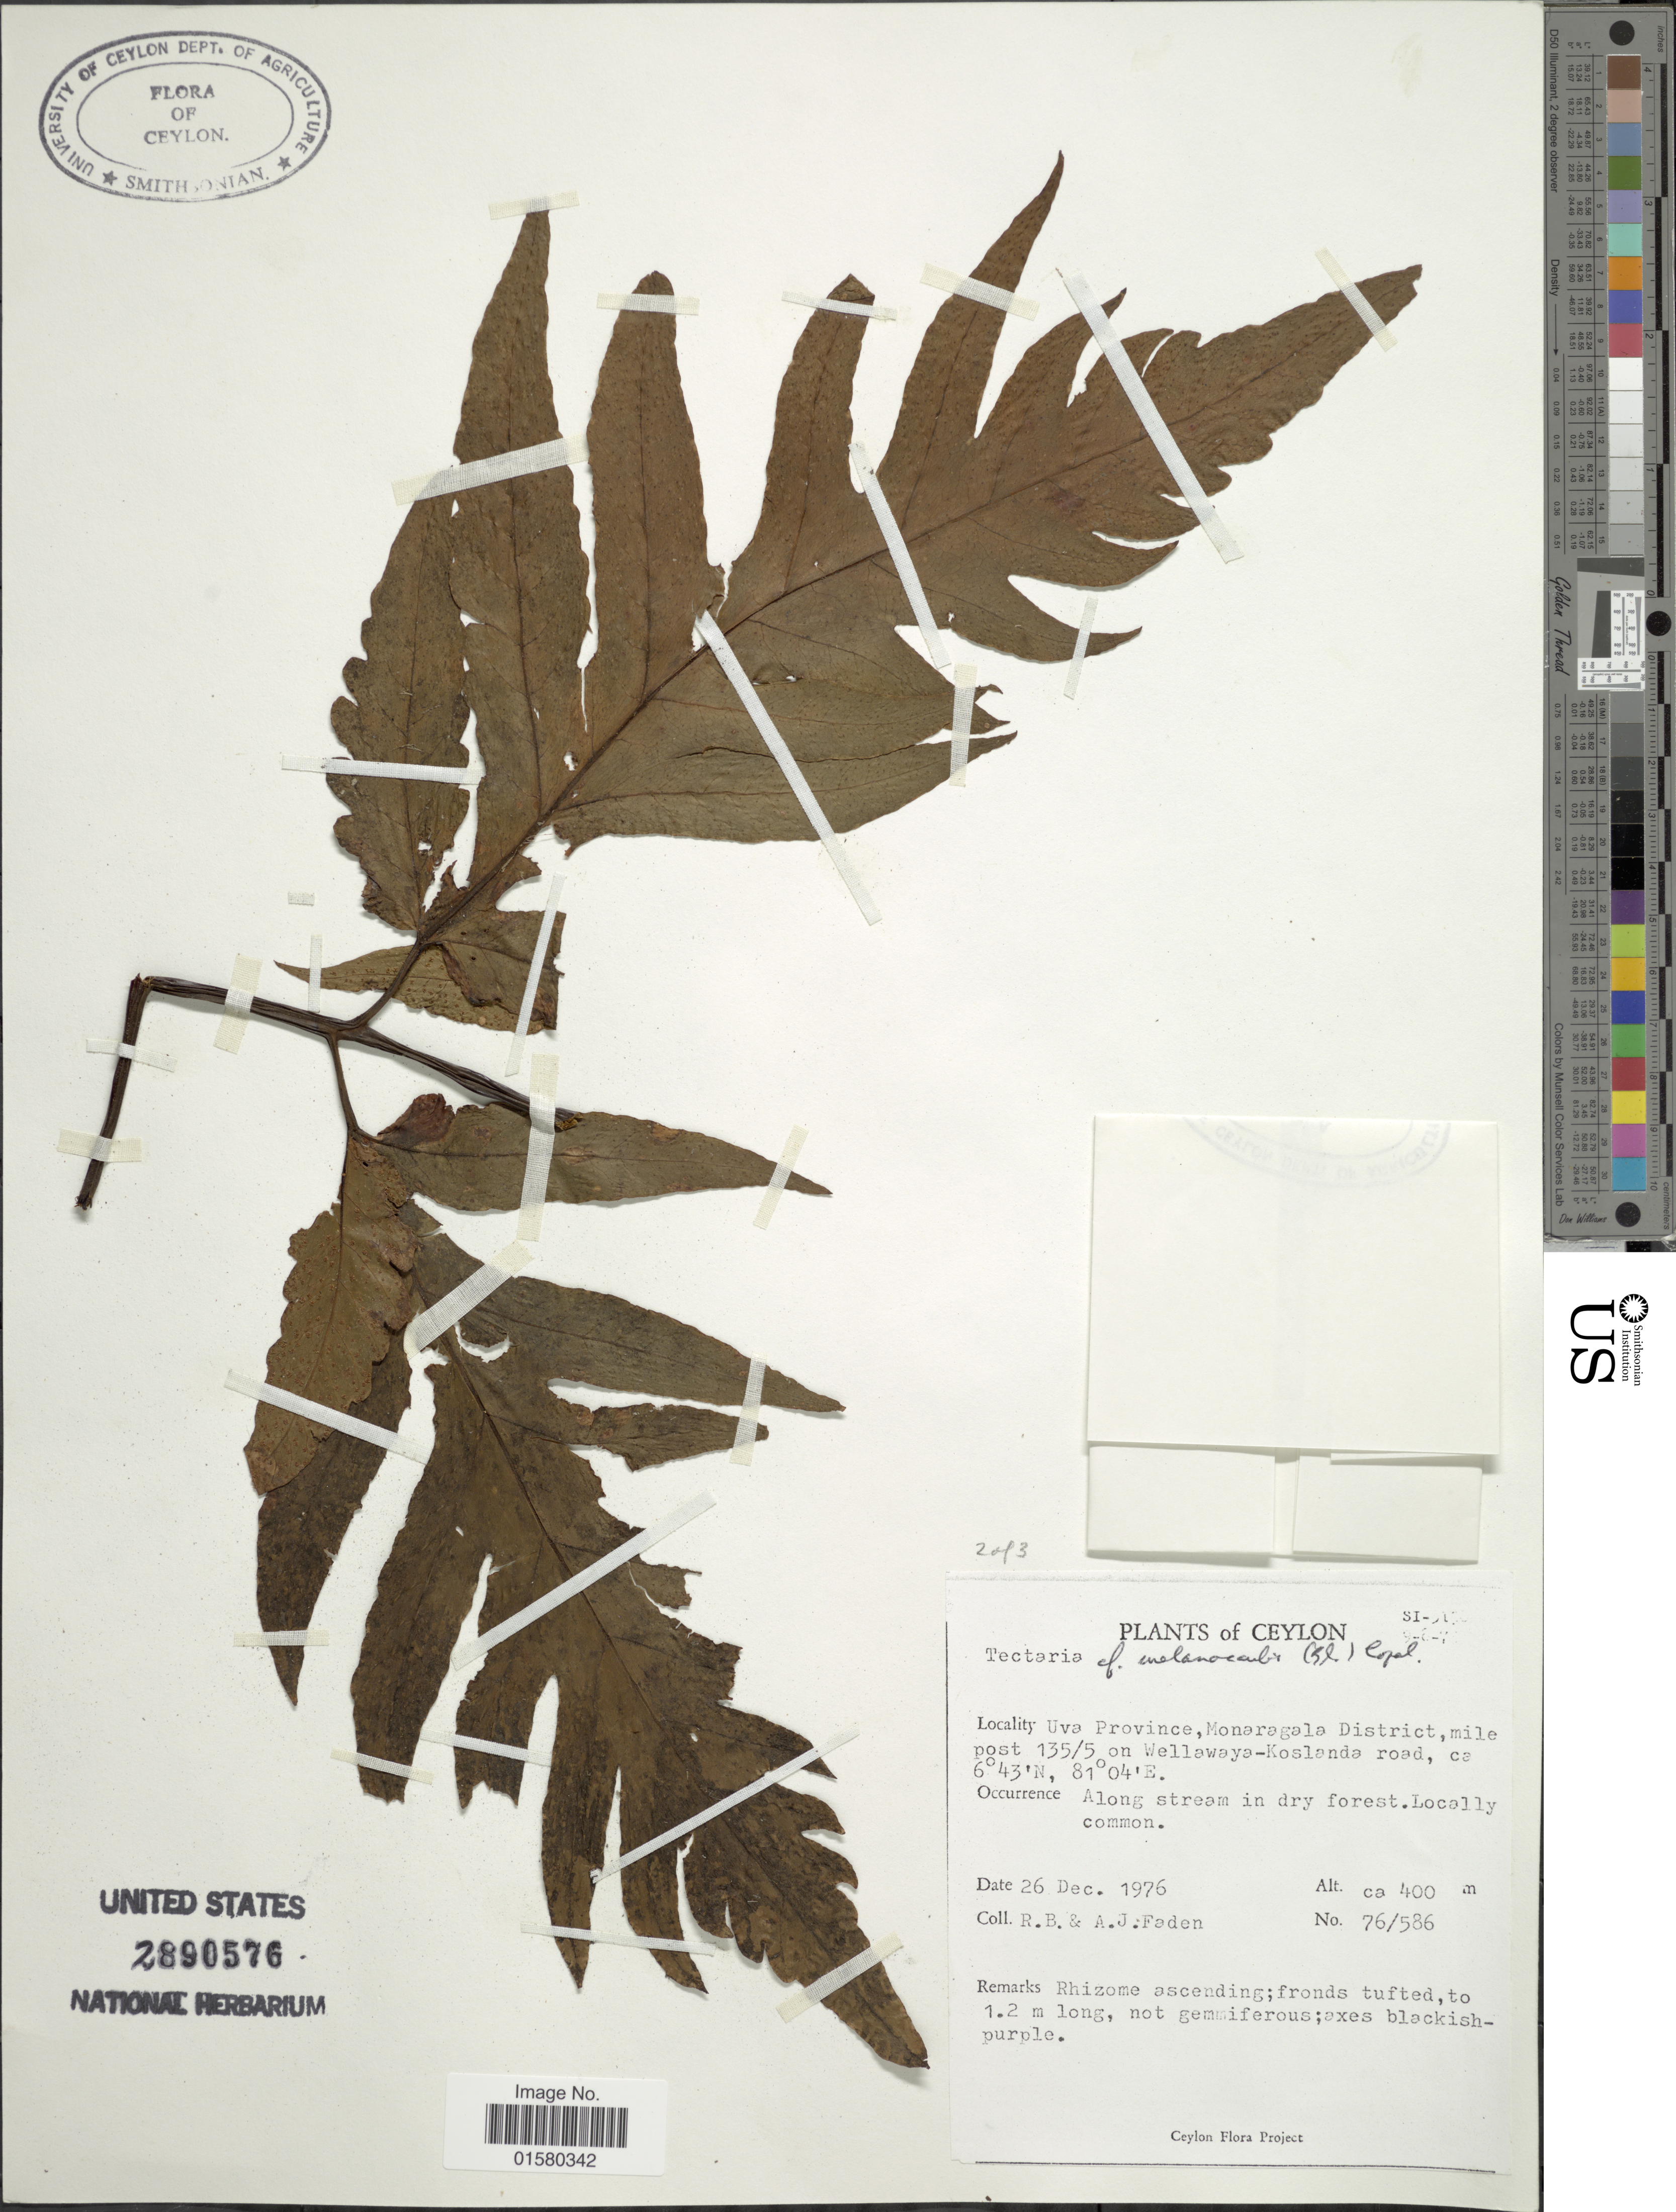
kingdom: Plantae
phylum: Tracheophyta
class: Polypodiopsida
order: Polypodiales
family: Tectariaceae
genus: Tectaria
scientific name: Tectaria melanocaulos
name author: (Bedd.) Copel.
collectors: R. B. Faden & A. J. Faden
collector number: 76/586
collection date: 1976-12-26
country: Sri Lanka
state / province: Uva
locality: Ceylon, Uva Province, Monaragala District, mile post 135/5 on Wellawaya-Koslanda road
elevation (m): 400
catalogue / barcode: US 2890576